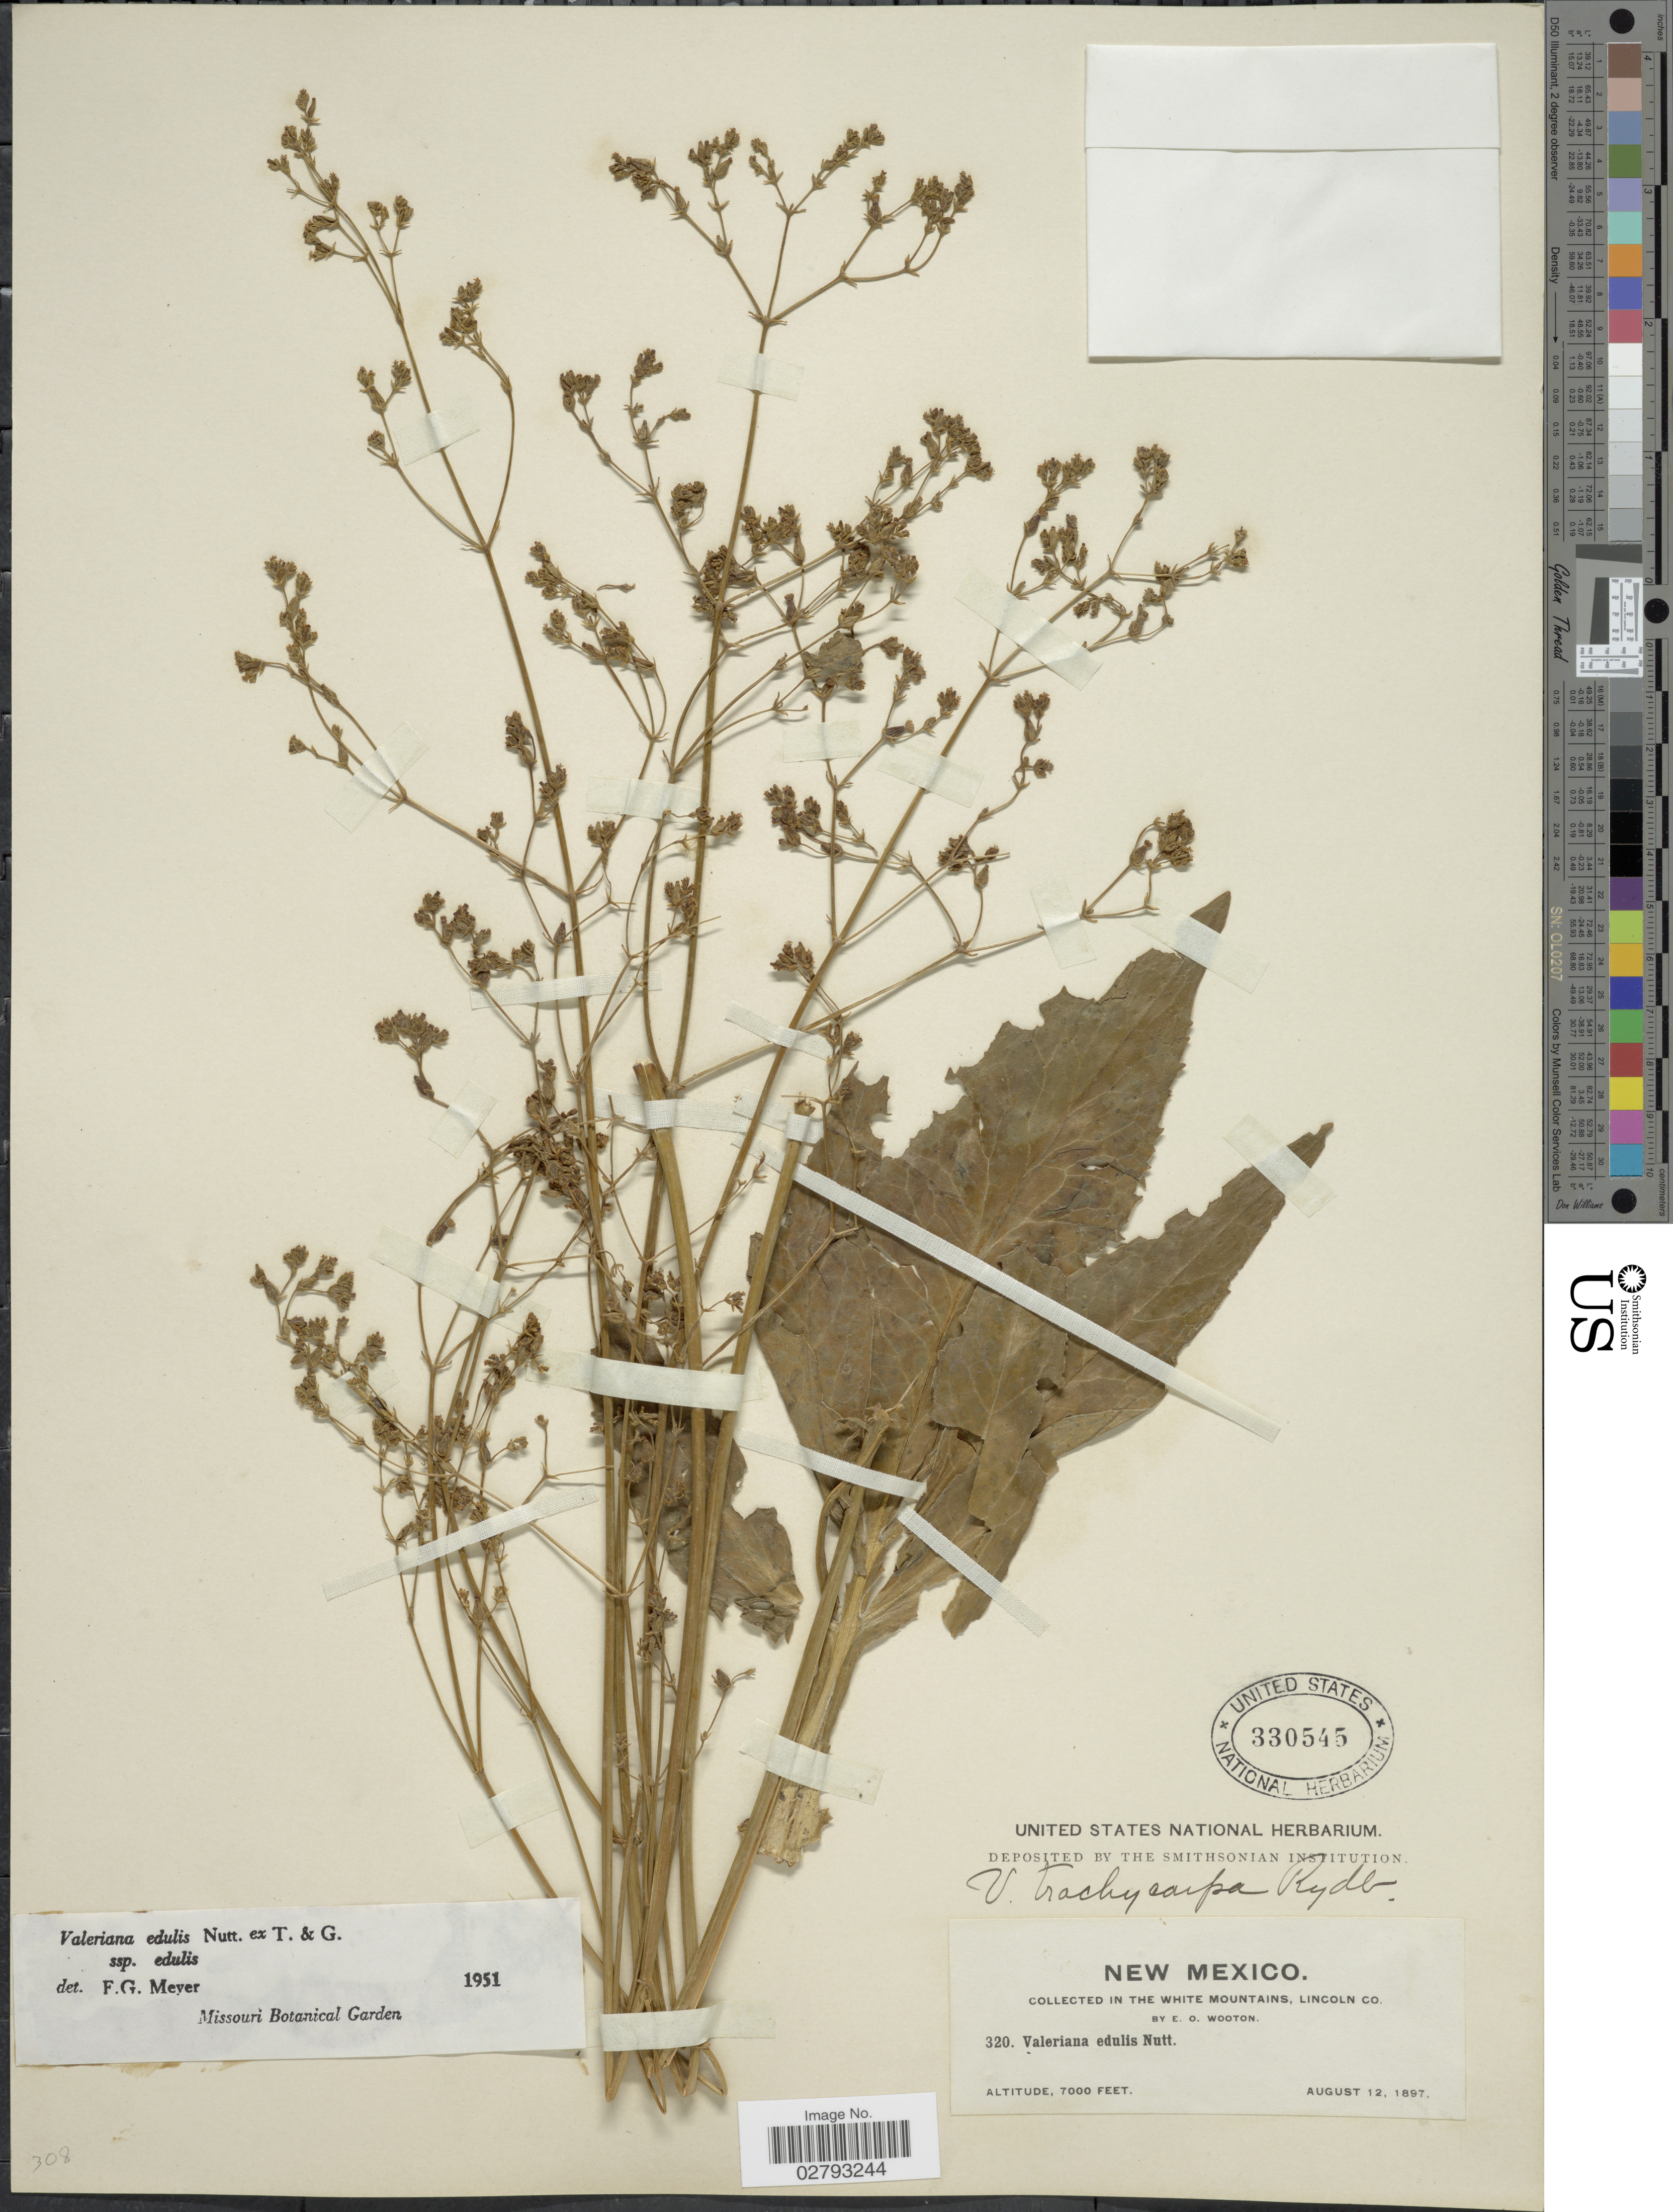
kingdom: Plantae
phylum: Tracheophyta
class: Magnoliopsida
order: Dipsacales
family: Caprifoliaceae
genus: Valeriana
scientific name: Valeriana edulis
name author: Nutt.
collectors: E. O. Wooton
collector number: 320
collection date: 1897-08-12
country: United States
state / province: New Mexico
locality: In the White Mountains, Lincoln Co.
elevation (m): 2134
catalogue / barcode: US 330545